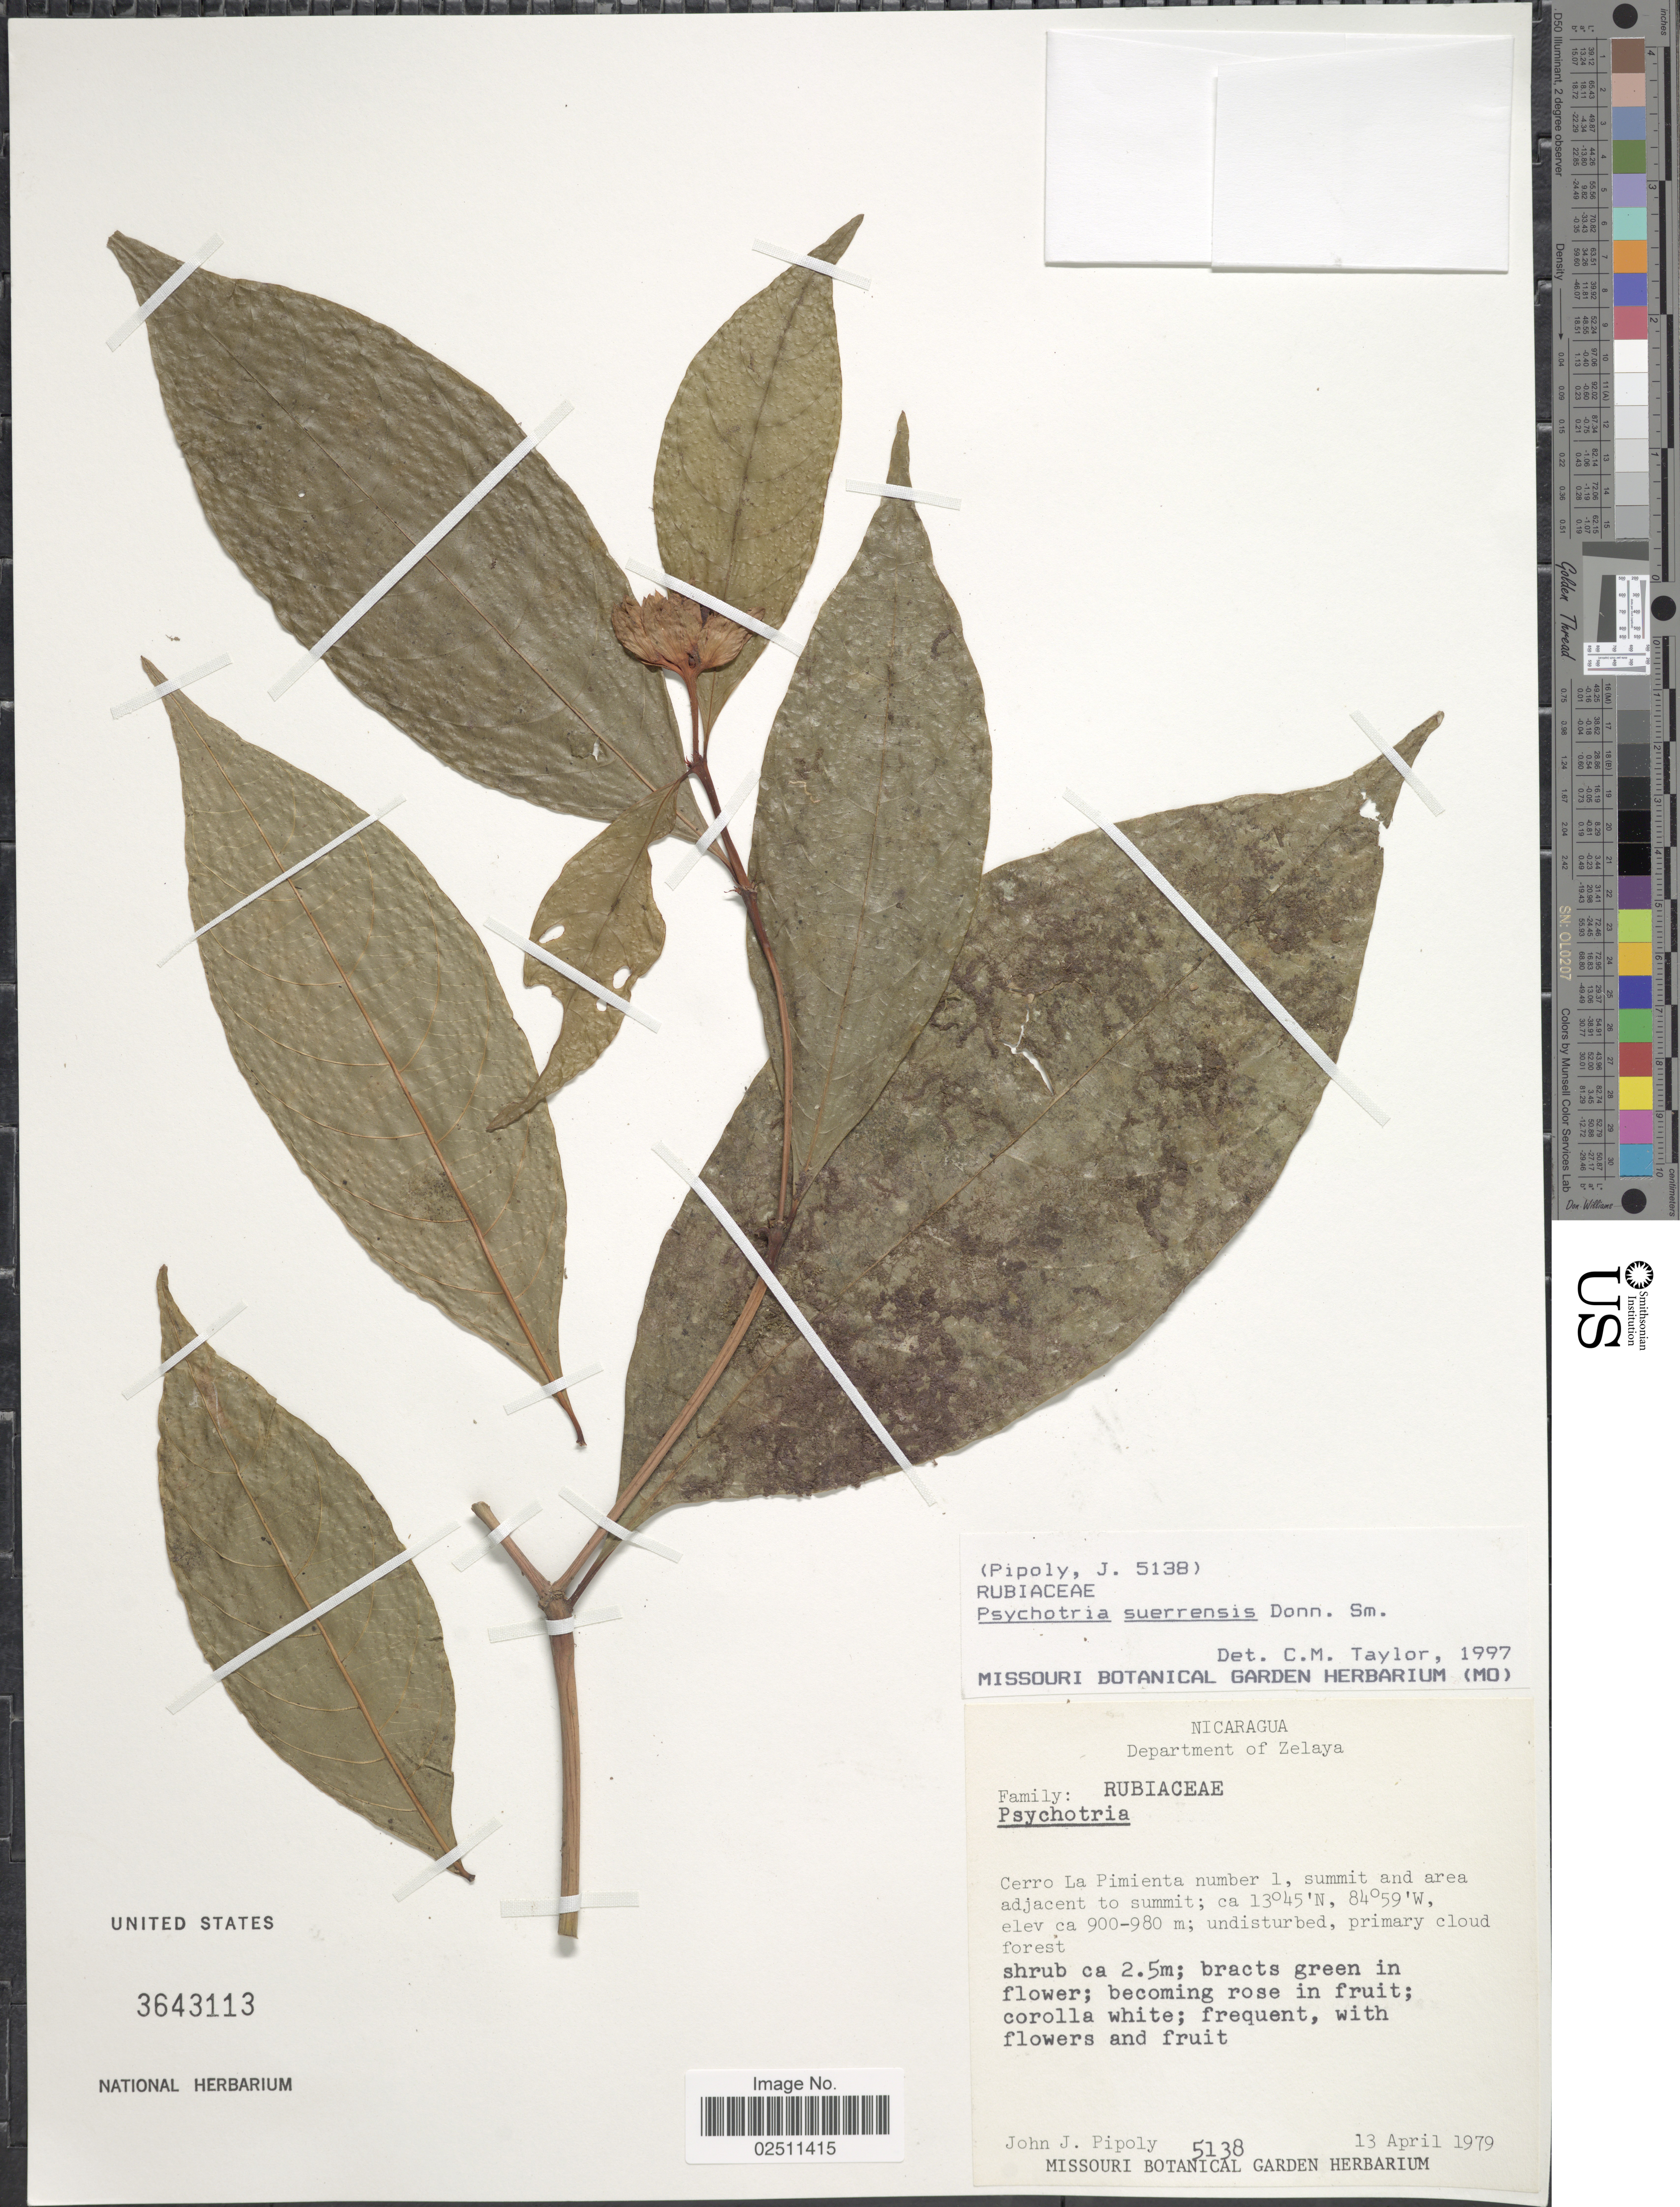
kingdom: Plantae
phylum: Tracheophyta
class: Magnoliopsida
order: Gentianales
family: Rubiaceae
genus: Psychotria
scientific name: Psychotria suerrensis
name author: Donn. Sm.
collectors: J. J. Pipoly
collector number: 5138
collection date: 1979-04-13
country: Nicaragua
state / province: Atlantico Norte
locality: Department of Zelaya. Cerro La Pimienta number 1, summit and area adjacent to summit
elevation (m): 900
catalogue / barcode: US 3643113